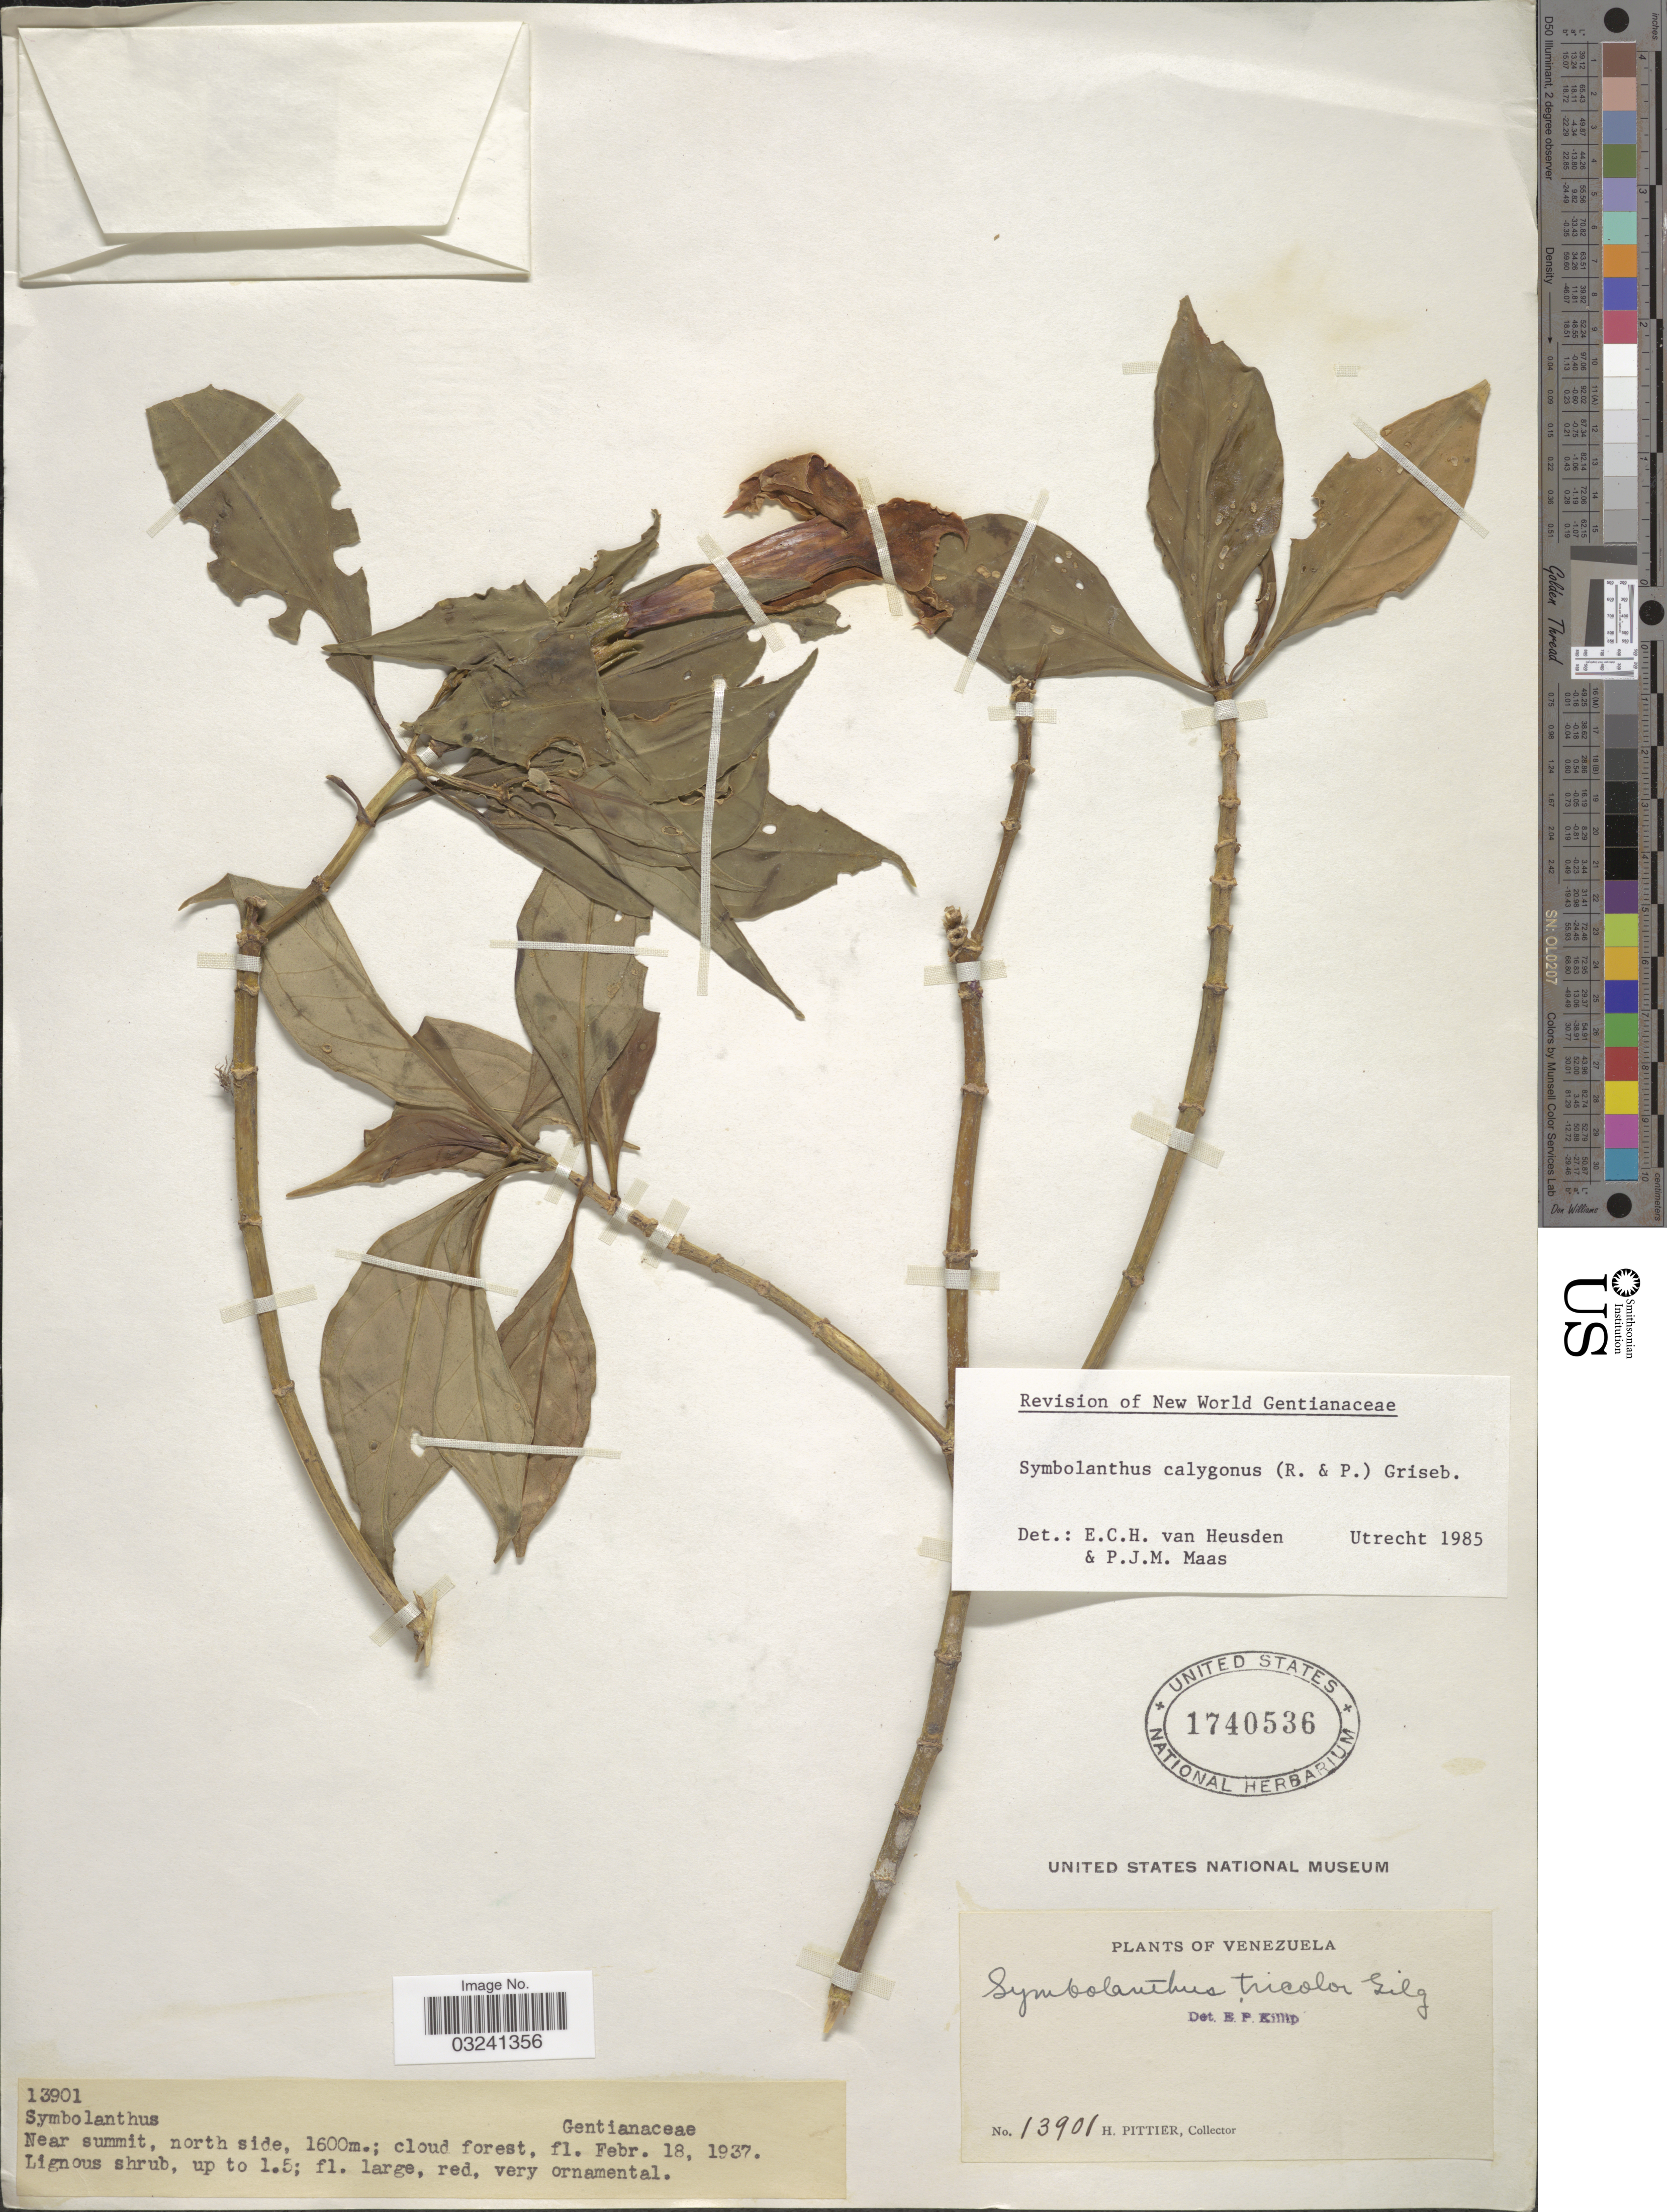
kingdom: Plantae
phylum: Tracheophyta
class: Magnoliopsida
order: Gentianales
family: Gentianaceae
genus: Symbolanthus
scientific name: Symbolanthus calygonus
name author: (Ruiz & Pav.) Griseb. ex Gilg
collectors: H. F. Pittier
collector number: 13901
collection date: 1937-02-18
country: Venezuela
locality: Near summit, north side.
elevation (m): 1600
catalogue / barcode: US 1740536